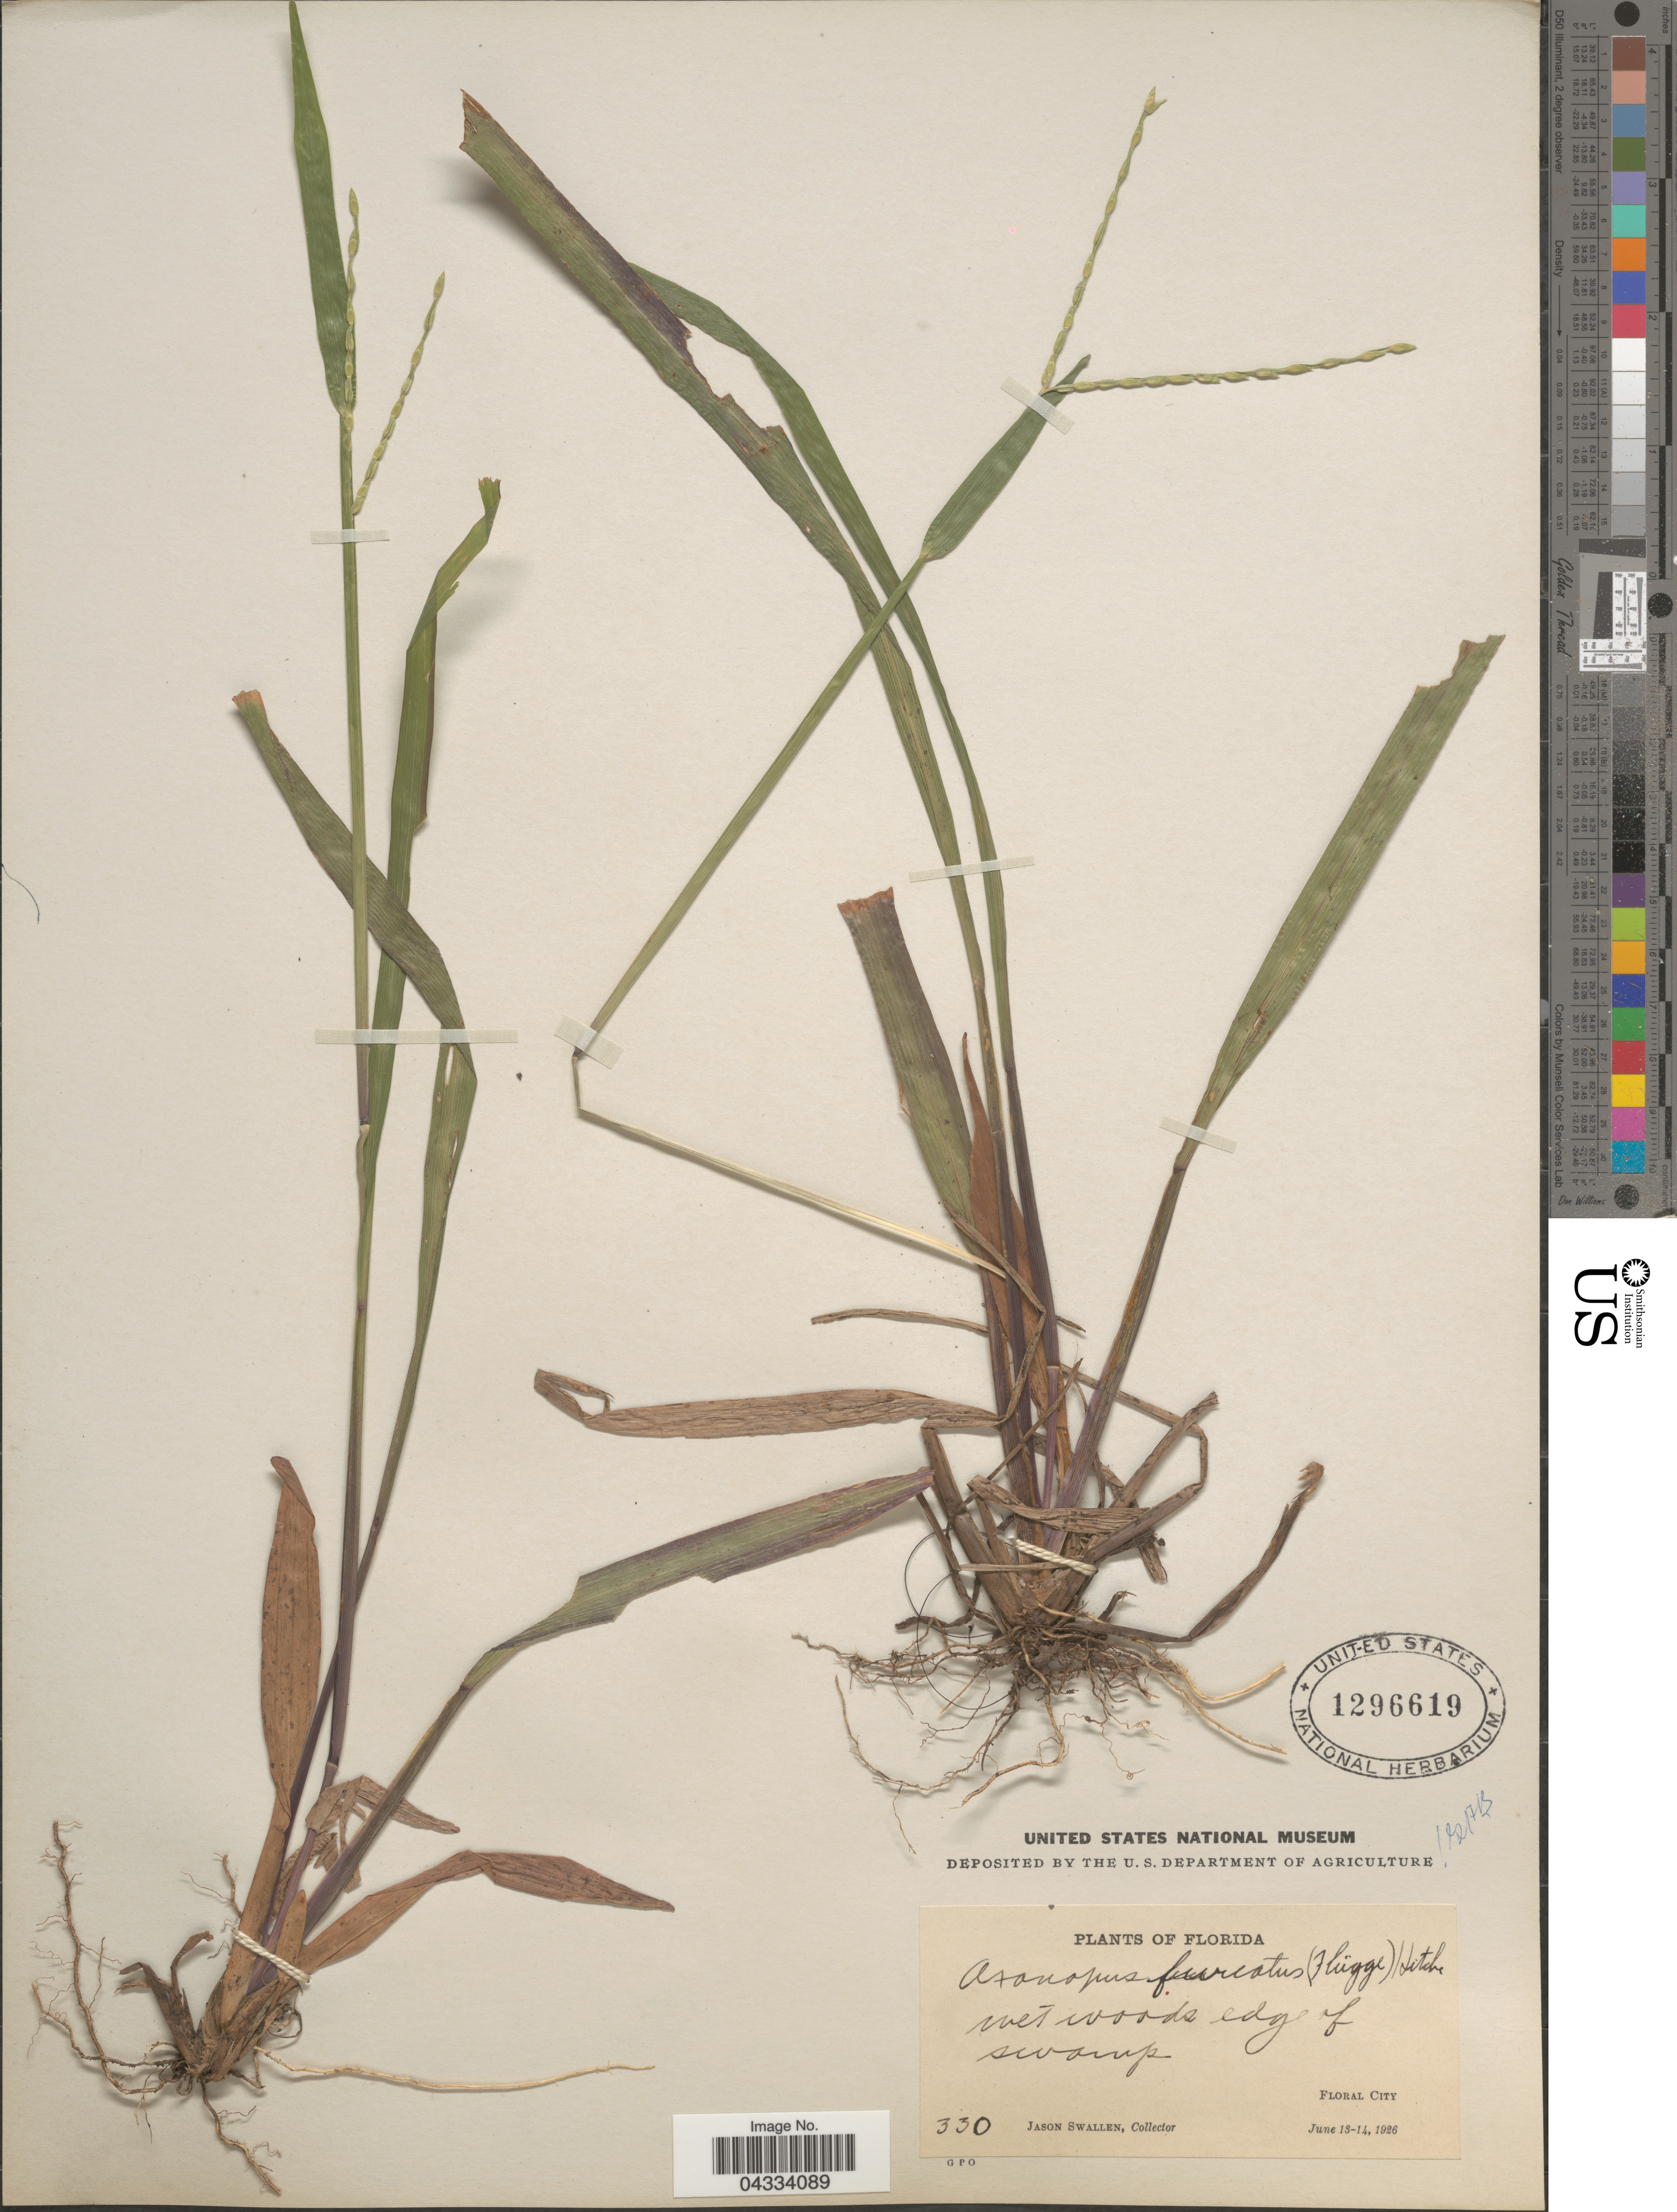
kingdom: Plantae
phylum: Tracheophyta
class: Liliopsida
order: Poales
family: Poaceae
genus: Axonopus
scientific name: Axonopus furcatus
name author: (Flüggé) Hitchc.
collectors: J. R. Swallen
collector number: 330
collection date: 1926-06-13/1926-06-14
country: United States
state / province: Florida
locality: Floral City.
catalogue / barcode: US 1296619